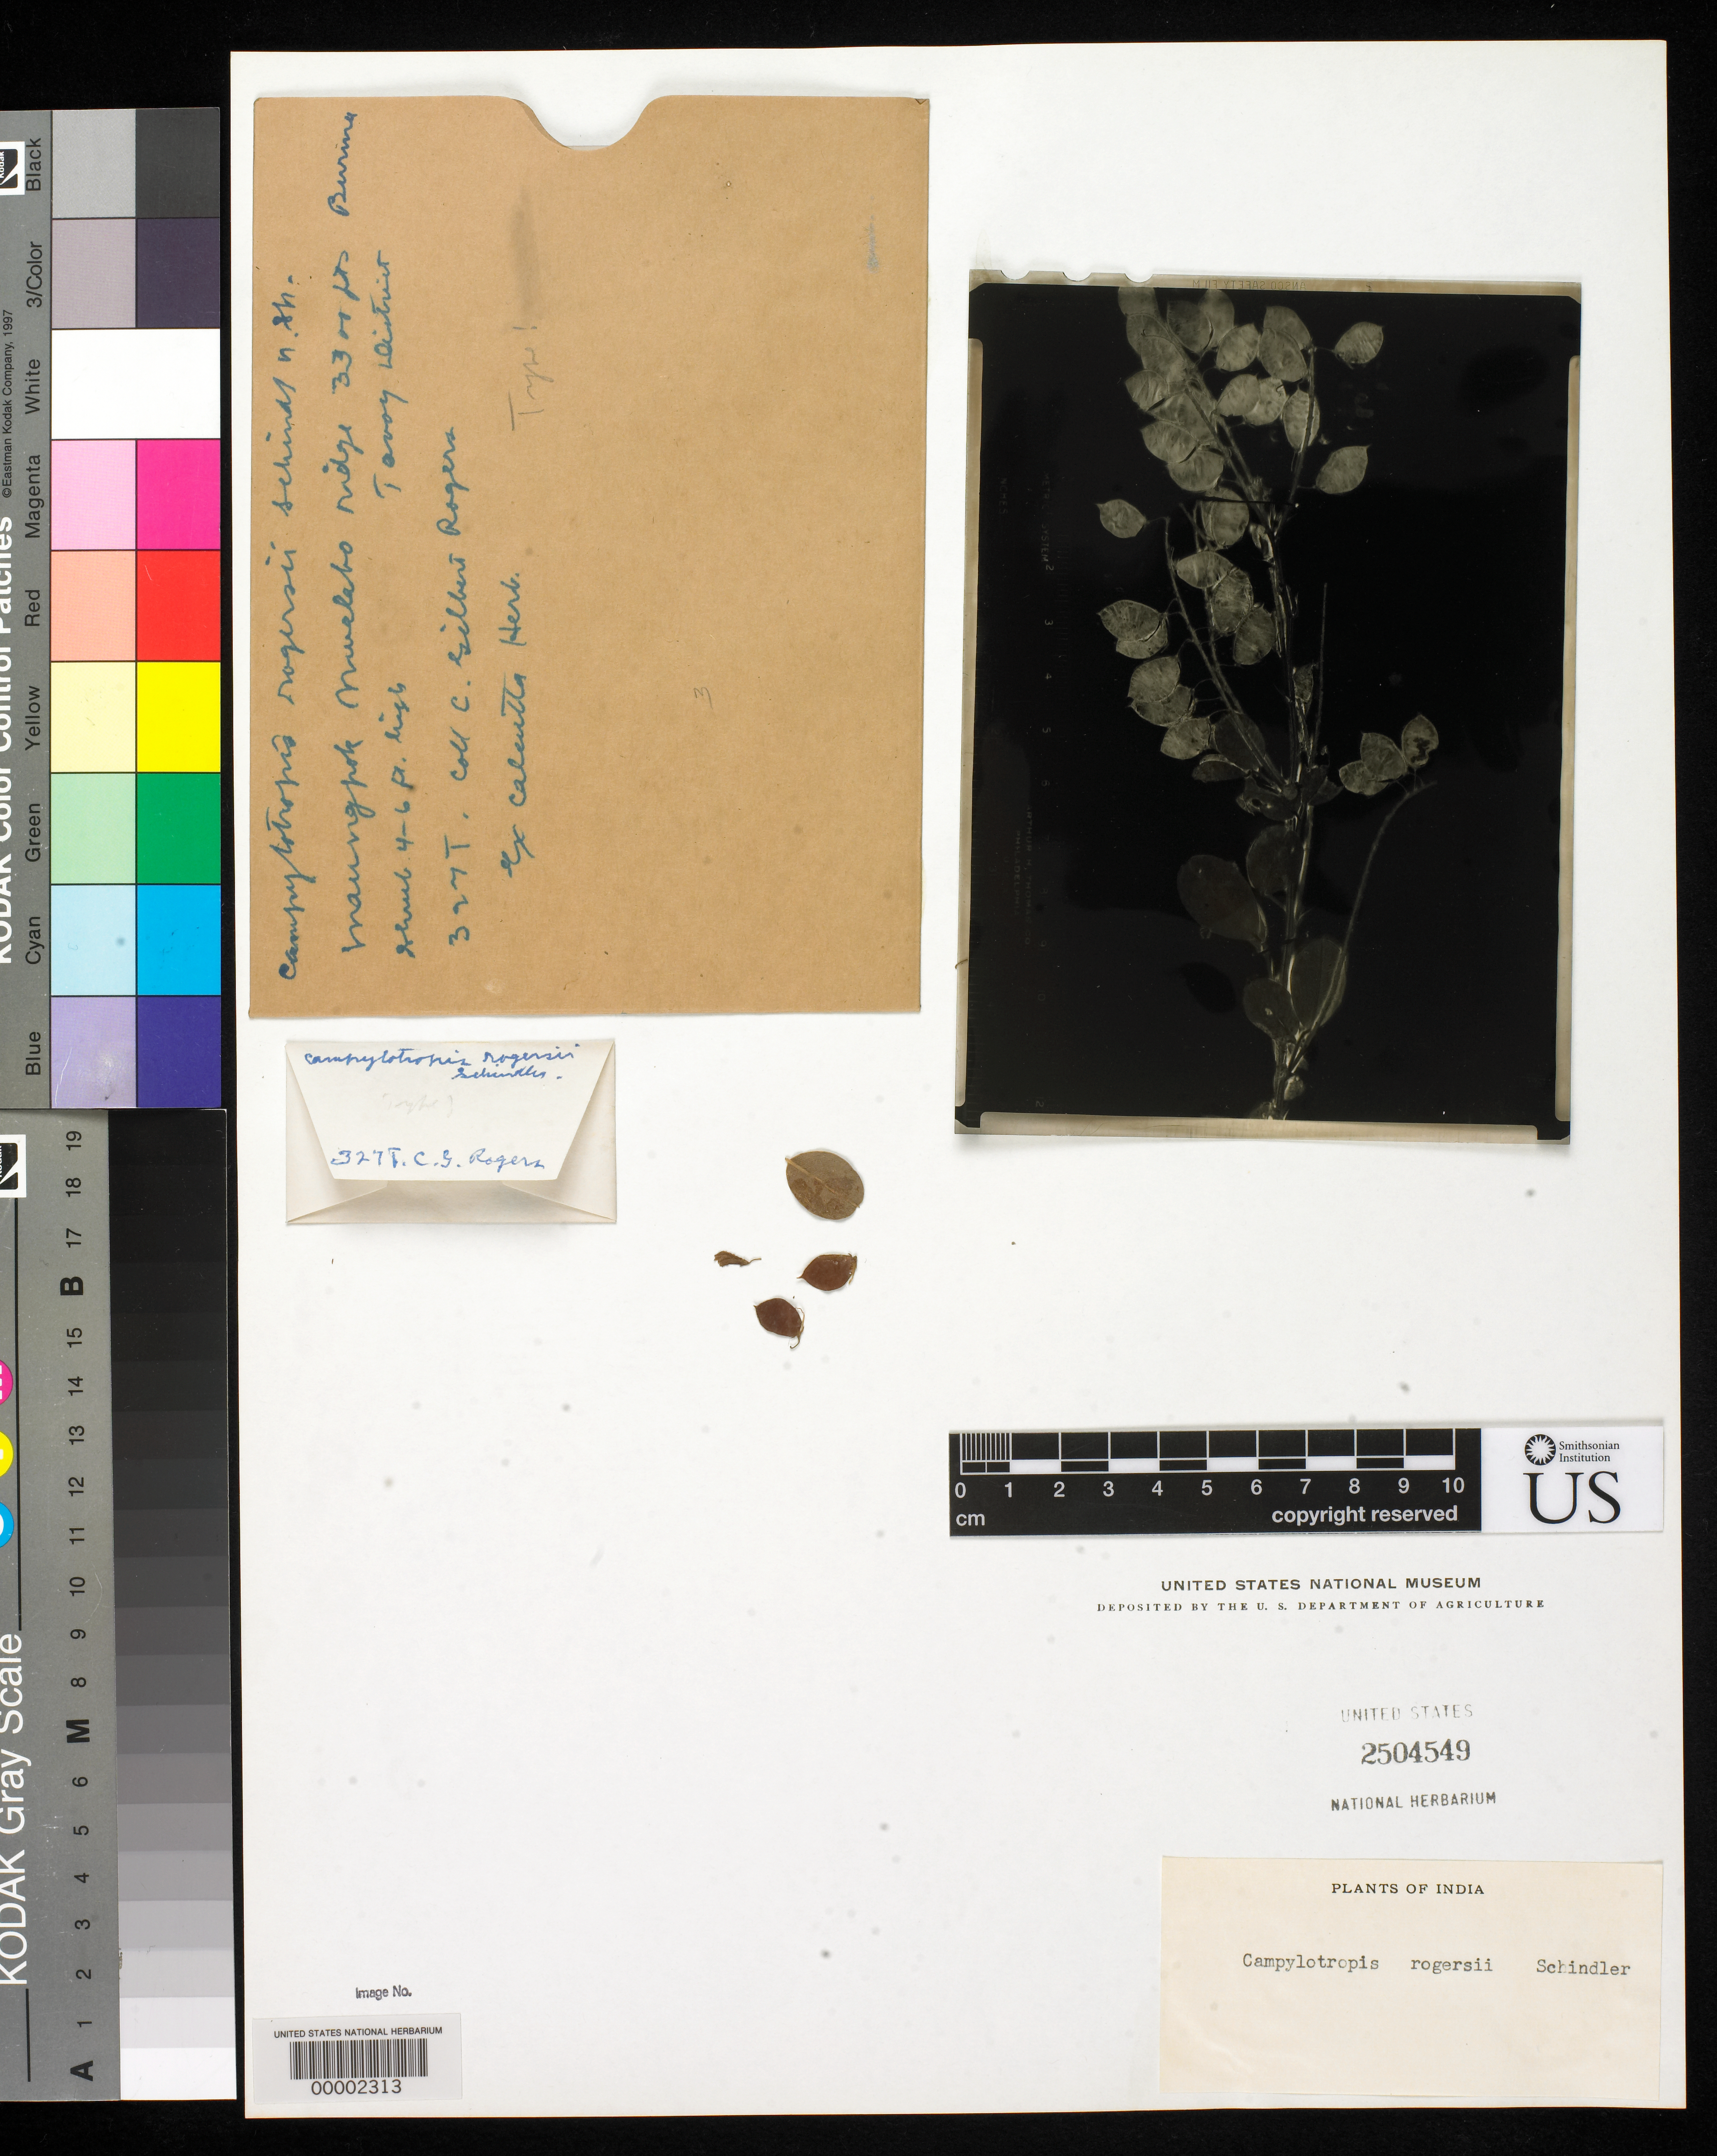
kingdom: Plantae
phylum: Tracheophyta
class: Magnoliopsida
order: Fabales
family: Fabaceae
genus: Campylotropis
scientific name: Campylotropis rogersii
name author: Schindl.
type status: Type Fragment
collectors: C. Rogers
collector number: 327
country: India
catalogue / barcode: US 2504549